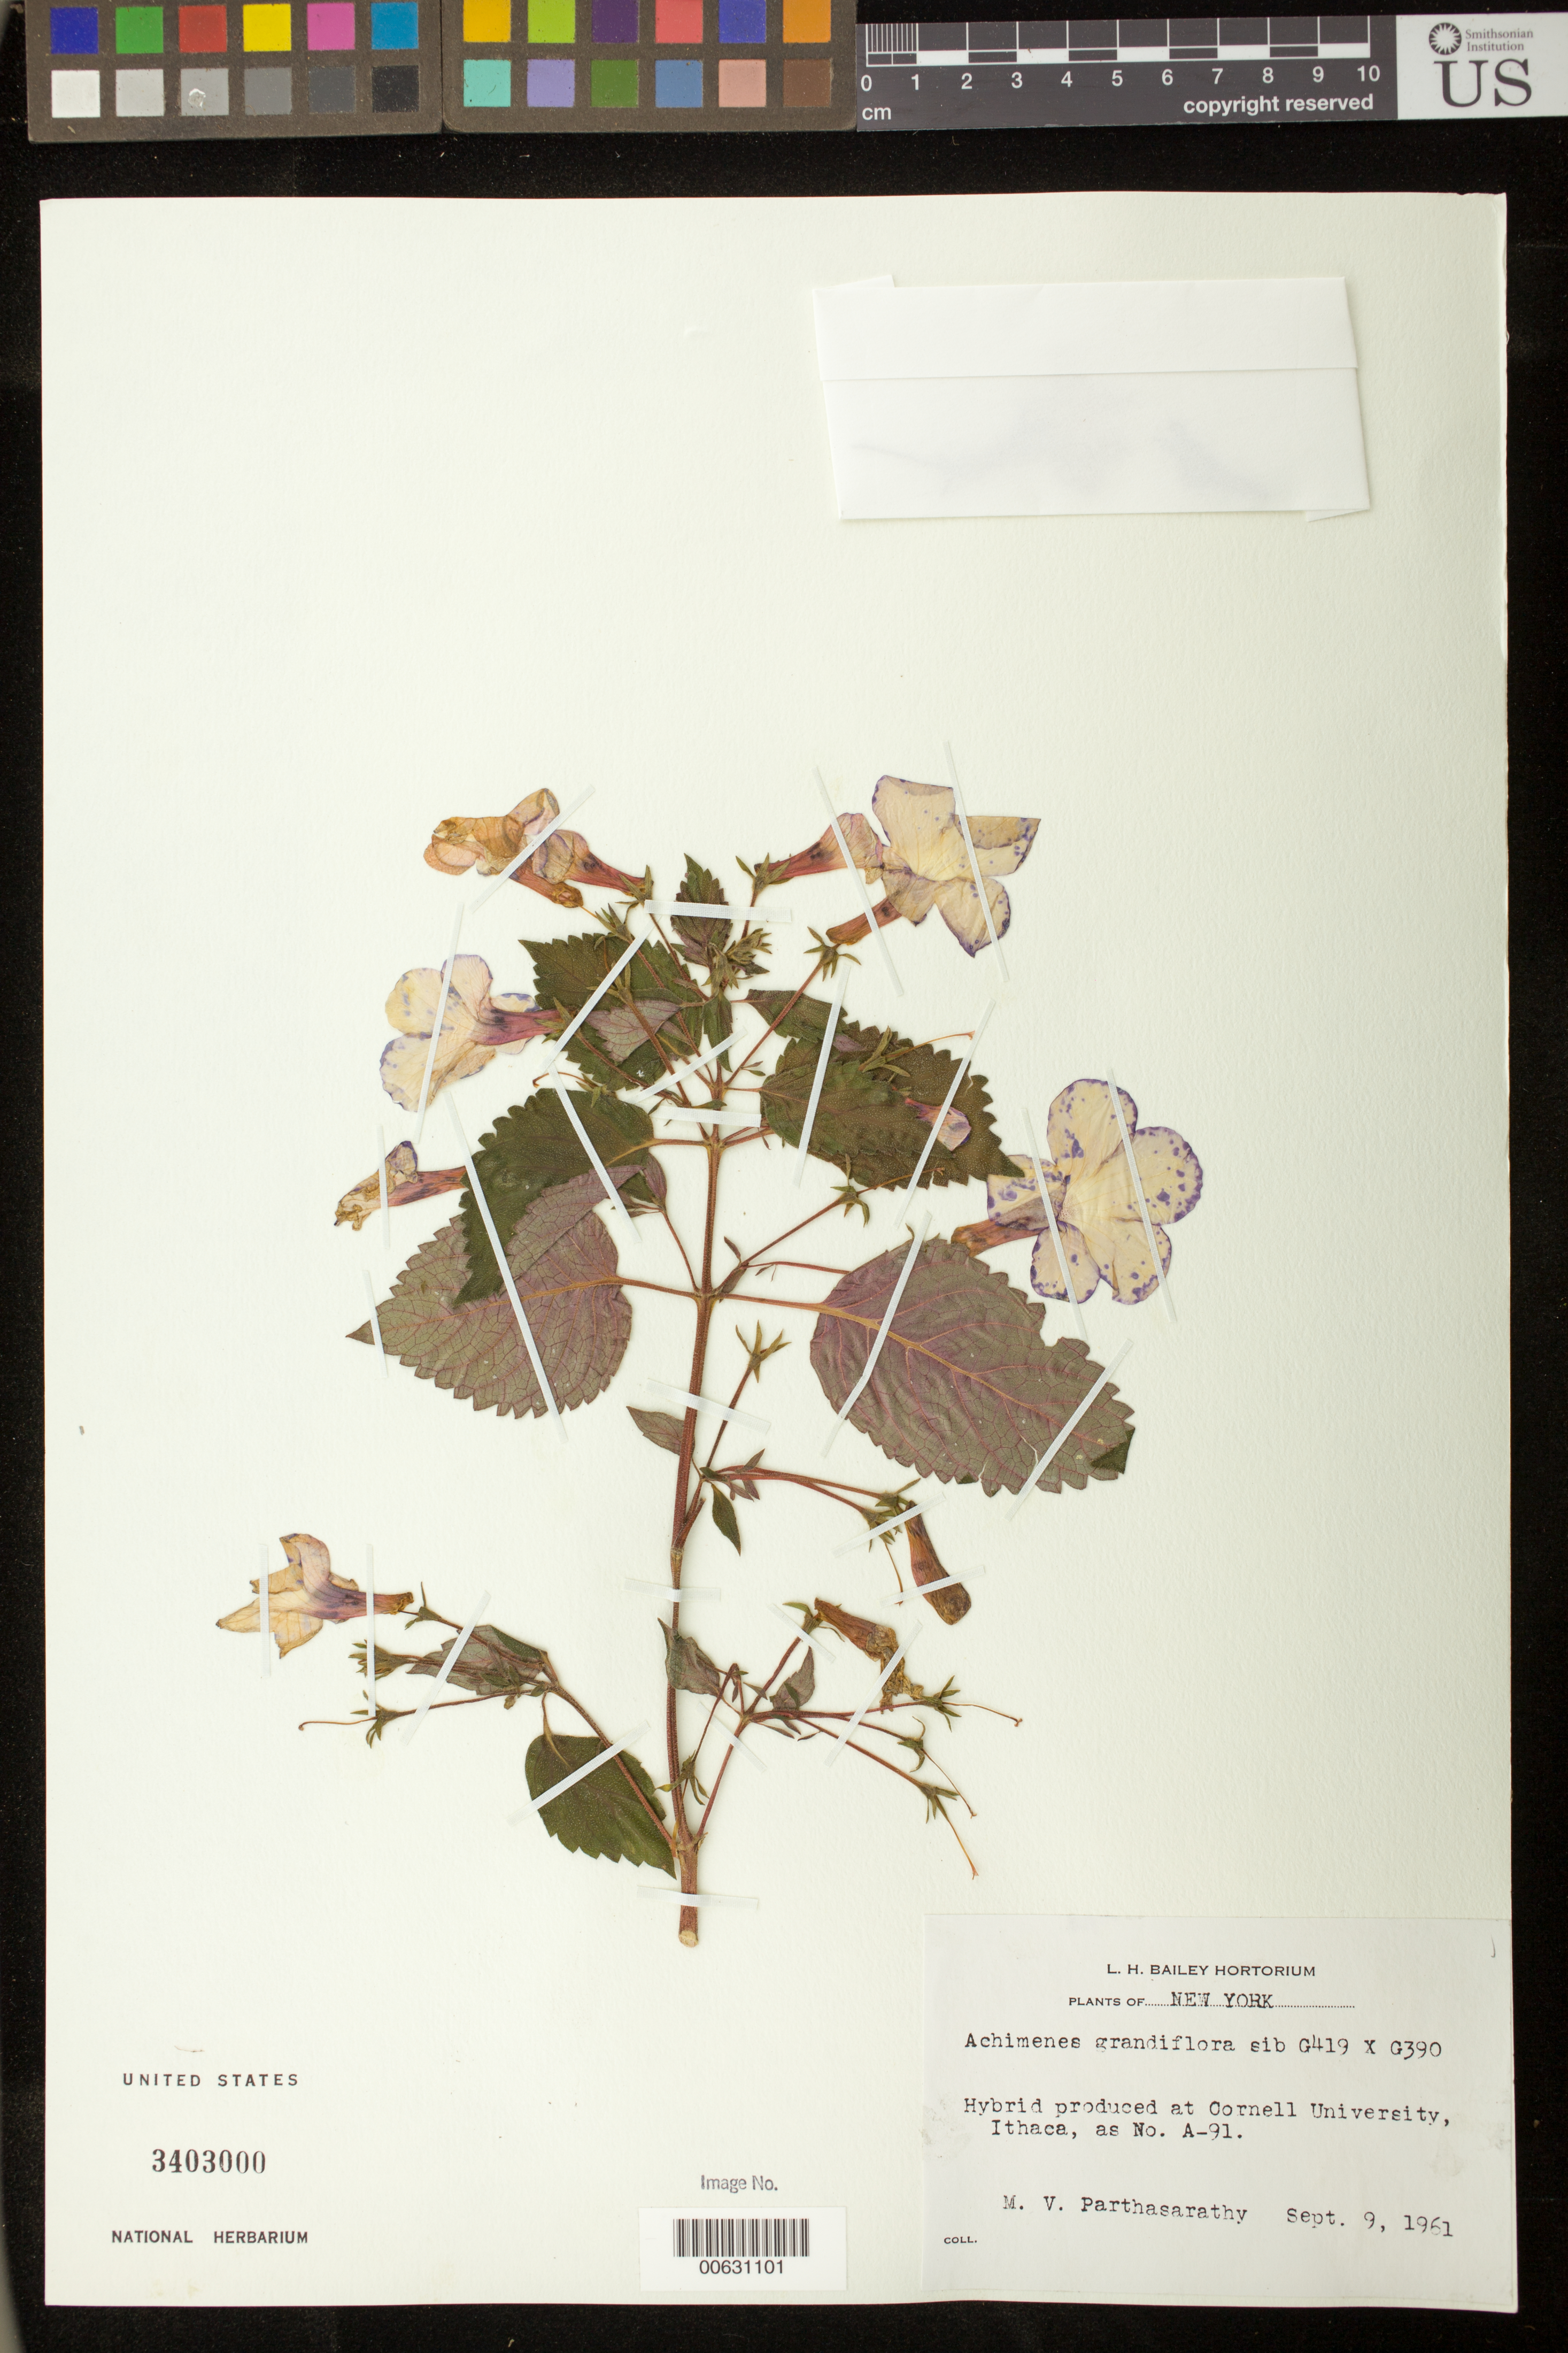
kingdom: Plantae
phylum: Tracheophyta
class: Magnoliopsida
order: Lamiales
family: Gesneriaceae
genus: Achimenes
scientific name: Achimenes grandiflora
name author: (Schiede) DC.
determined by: Skog, Laurence E.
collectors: M. Parthasarathy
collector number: s.n. [A-91]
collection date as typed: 09 Sep 1961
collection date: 1961-09-09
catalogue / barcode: US 3403000